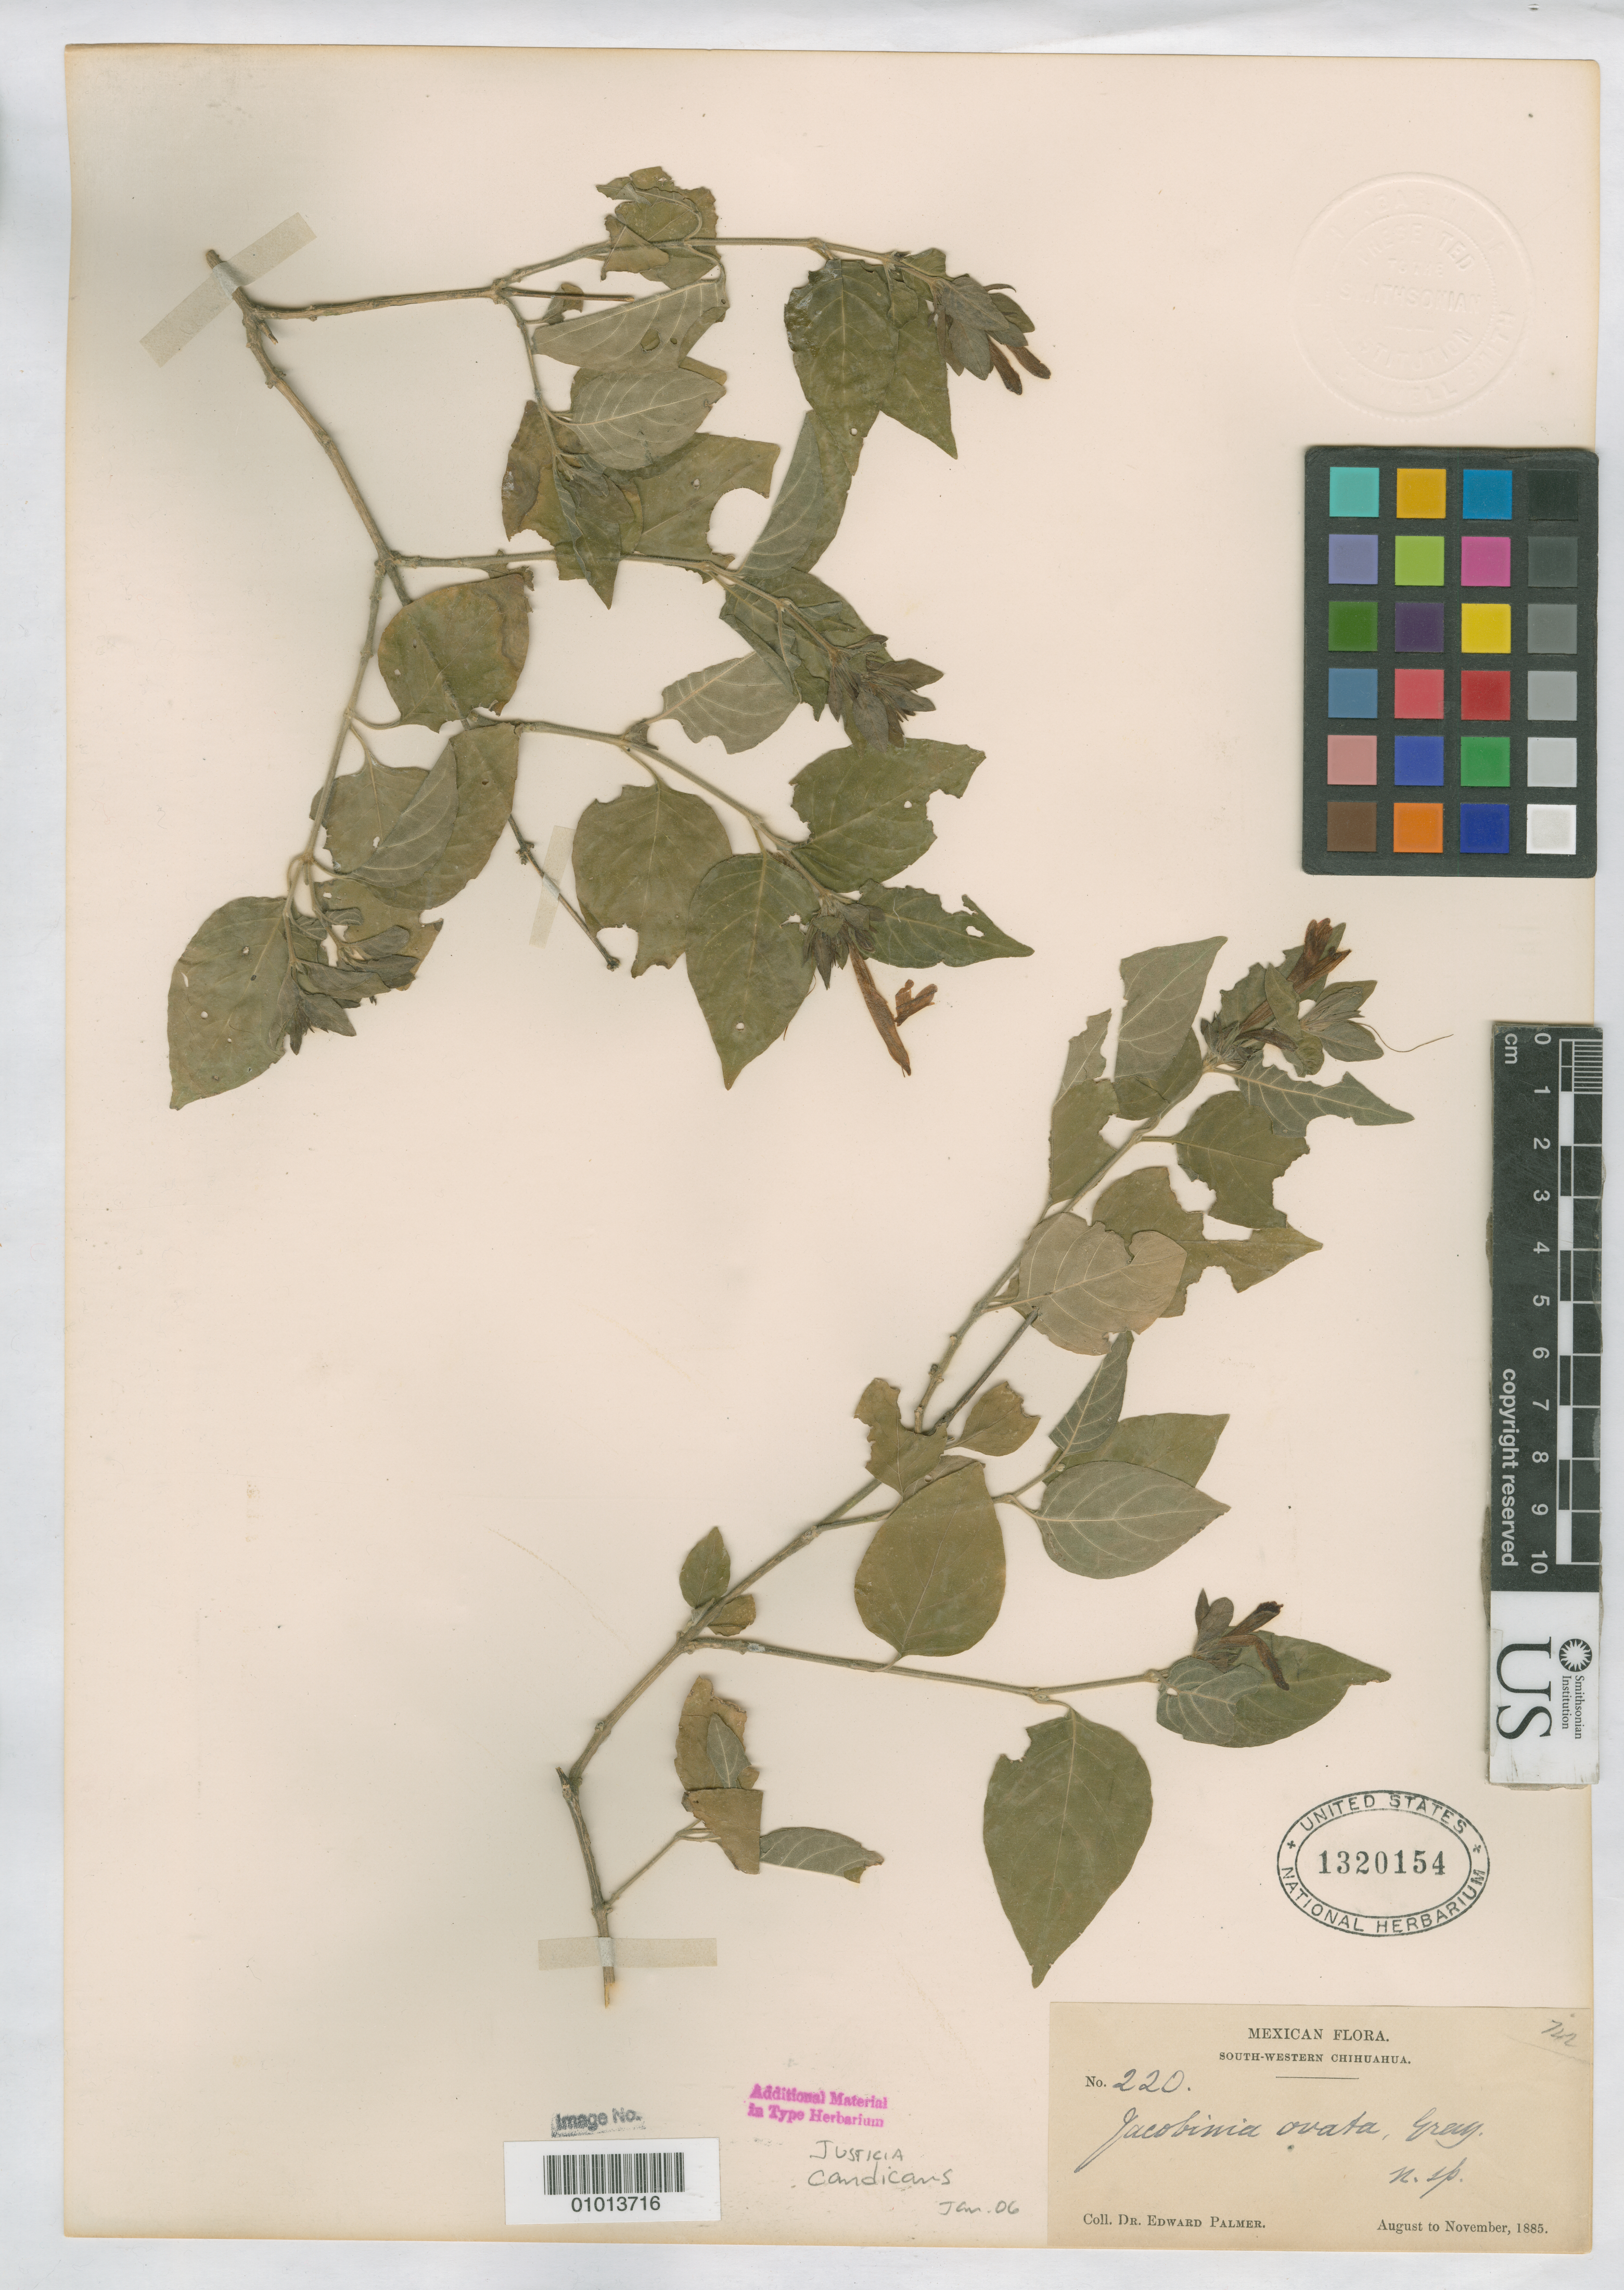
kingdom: Plantae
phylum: Tracheophyta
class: Magnoliopsida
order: Lamiales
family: Acanthaceae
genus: Jacobinia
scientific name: Jacobinia ovata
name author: A. Gray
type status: Isotype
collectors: E. Palmer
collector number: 220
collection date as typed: Aug 1885 to -- Nov 1885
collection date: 1885-08/1885-11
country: Mexico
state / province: Chihuahua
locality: SW Chihuahua.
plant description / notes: Specimen ex John Donnell Smith herbarium.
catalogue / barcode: US 1320154